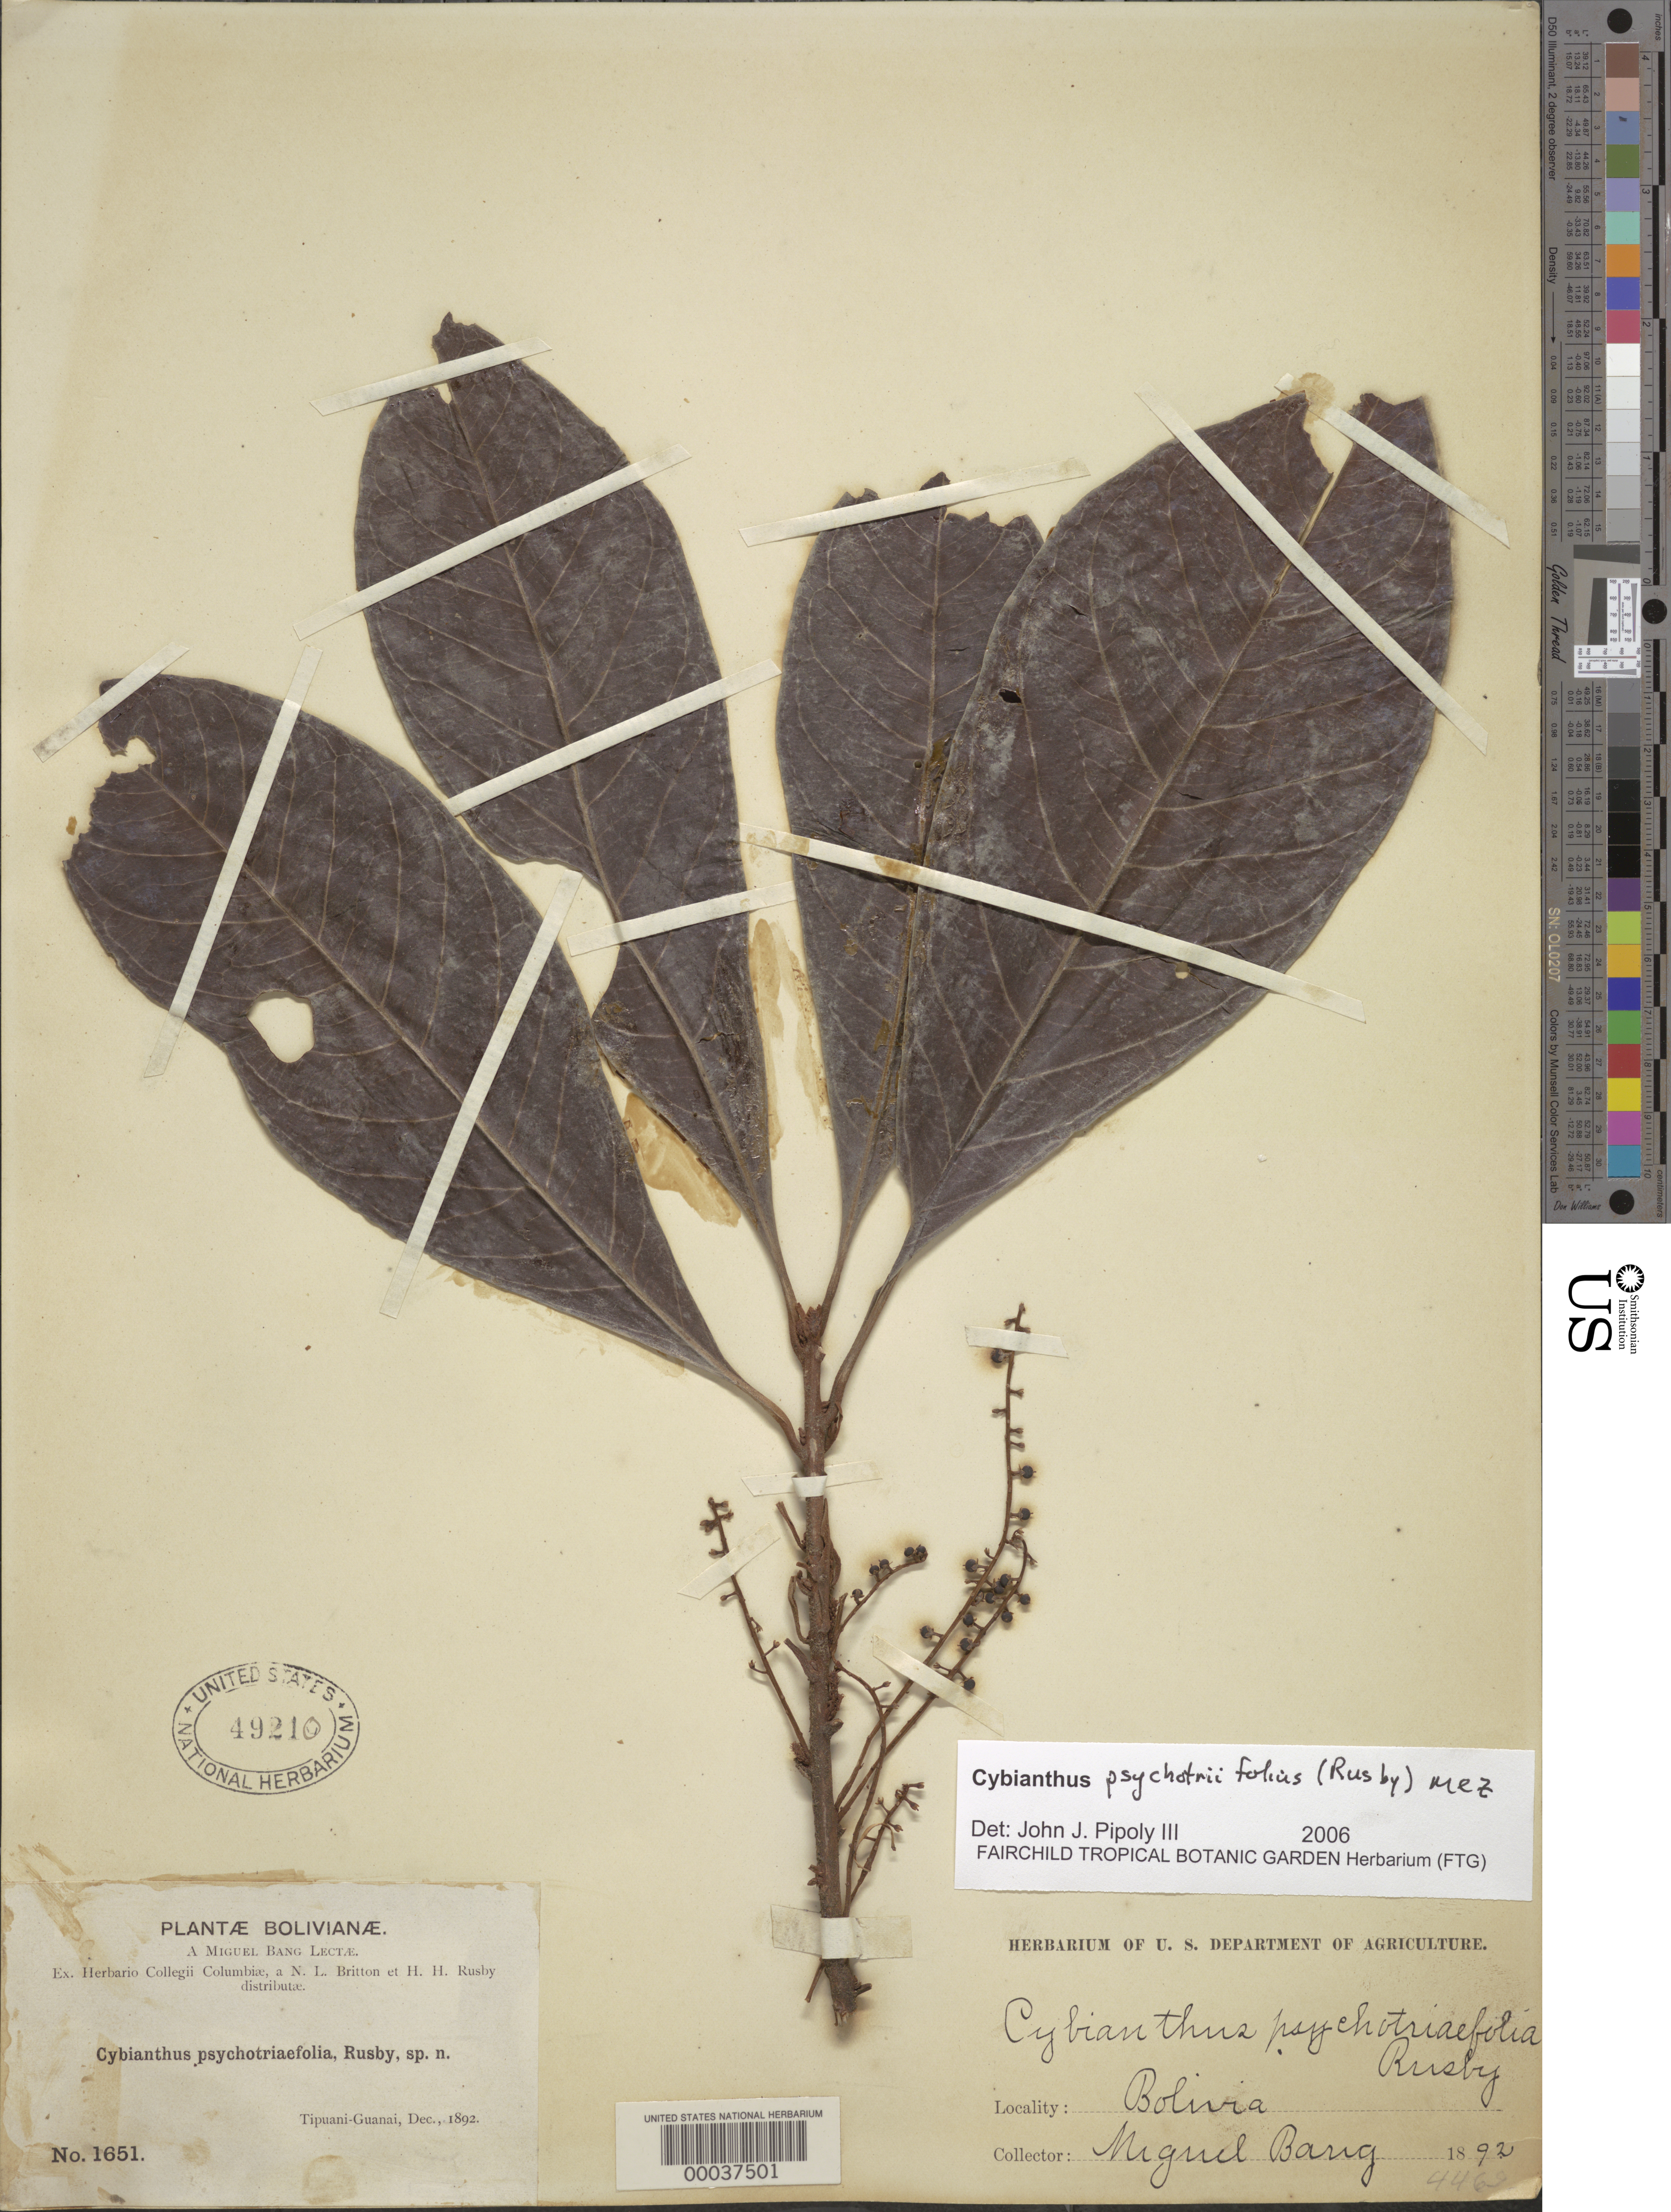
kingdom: Plantae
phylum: Tracheophyta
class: Magnoliopsida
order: Ericales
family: Primulaceae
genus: Peckia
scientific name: Peckia psychotriaefolia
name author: Rusby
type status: Isosyntype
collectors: M. Bang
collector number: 1651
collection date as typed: Dec 1892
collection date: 1892-12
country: Bolivia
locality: Between Tipuani and Guanai.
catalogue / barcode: US 49210